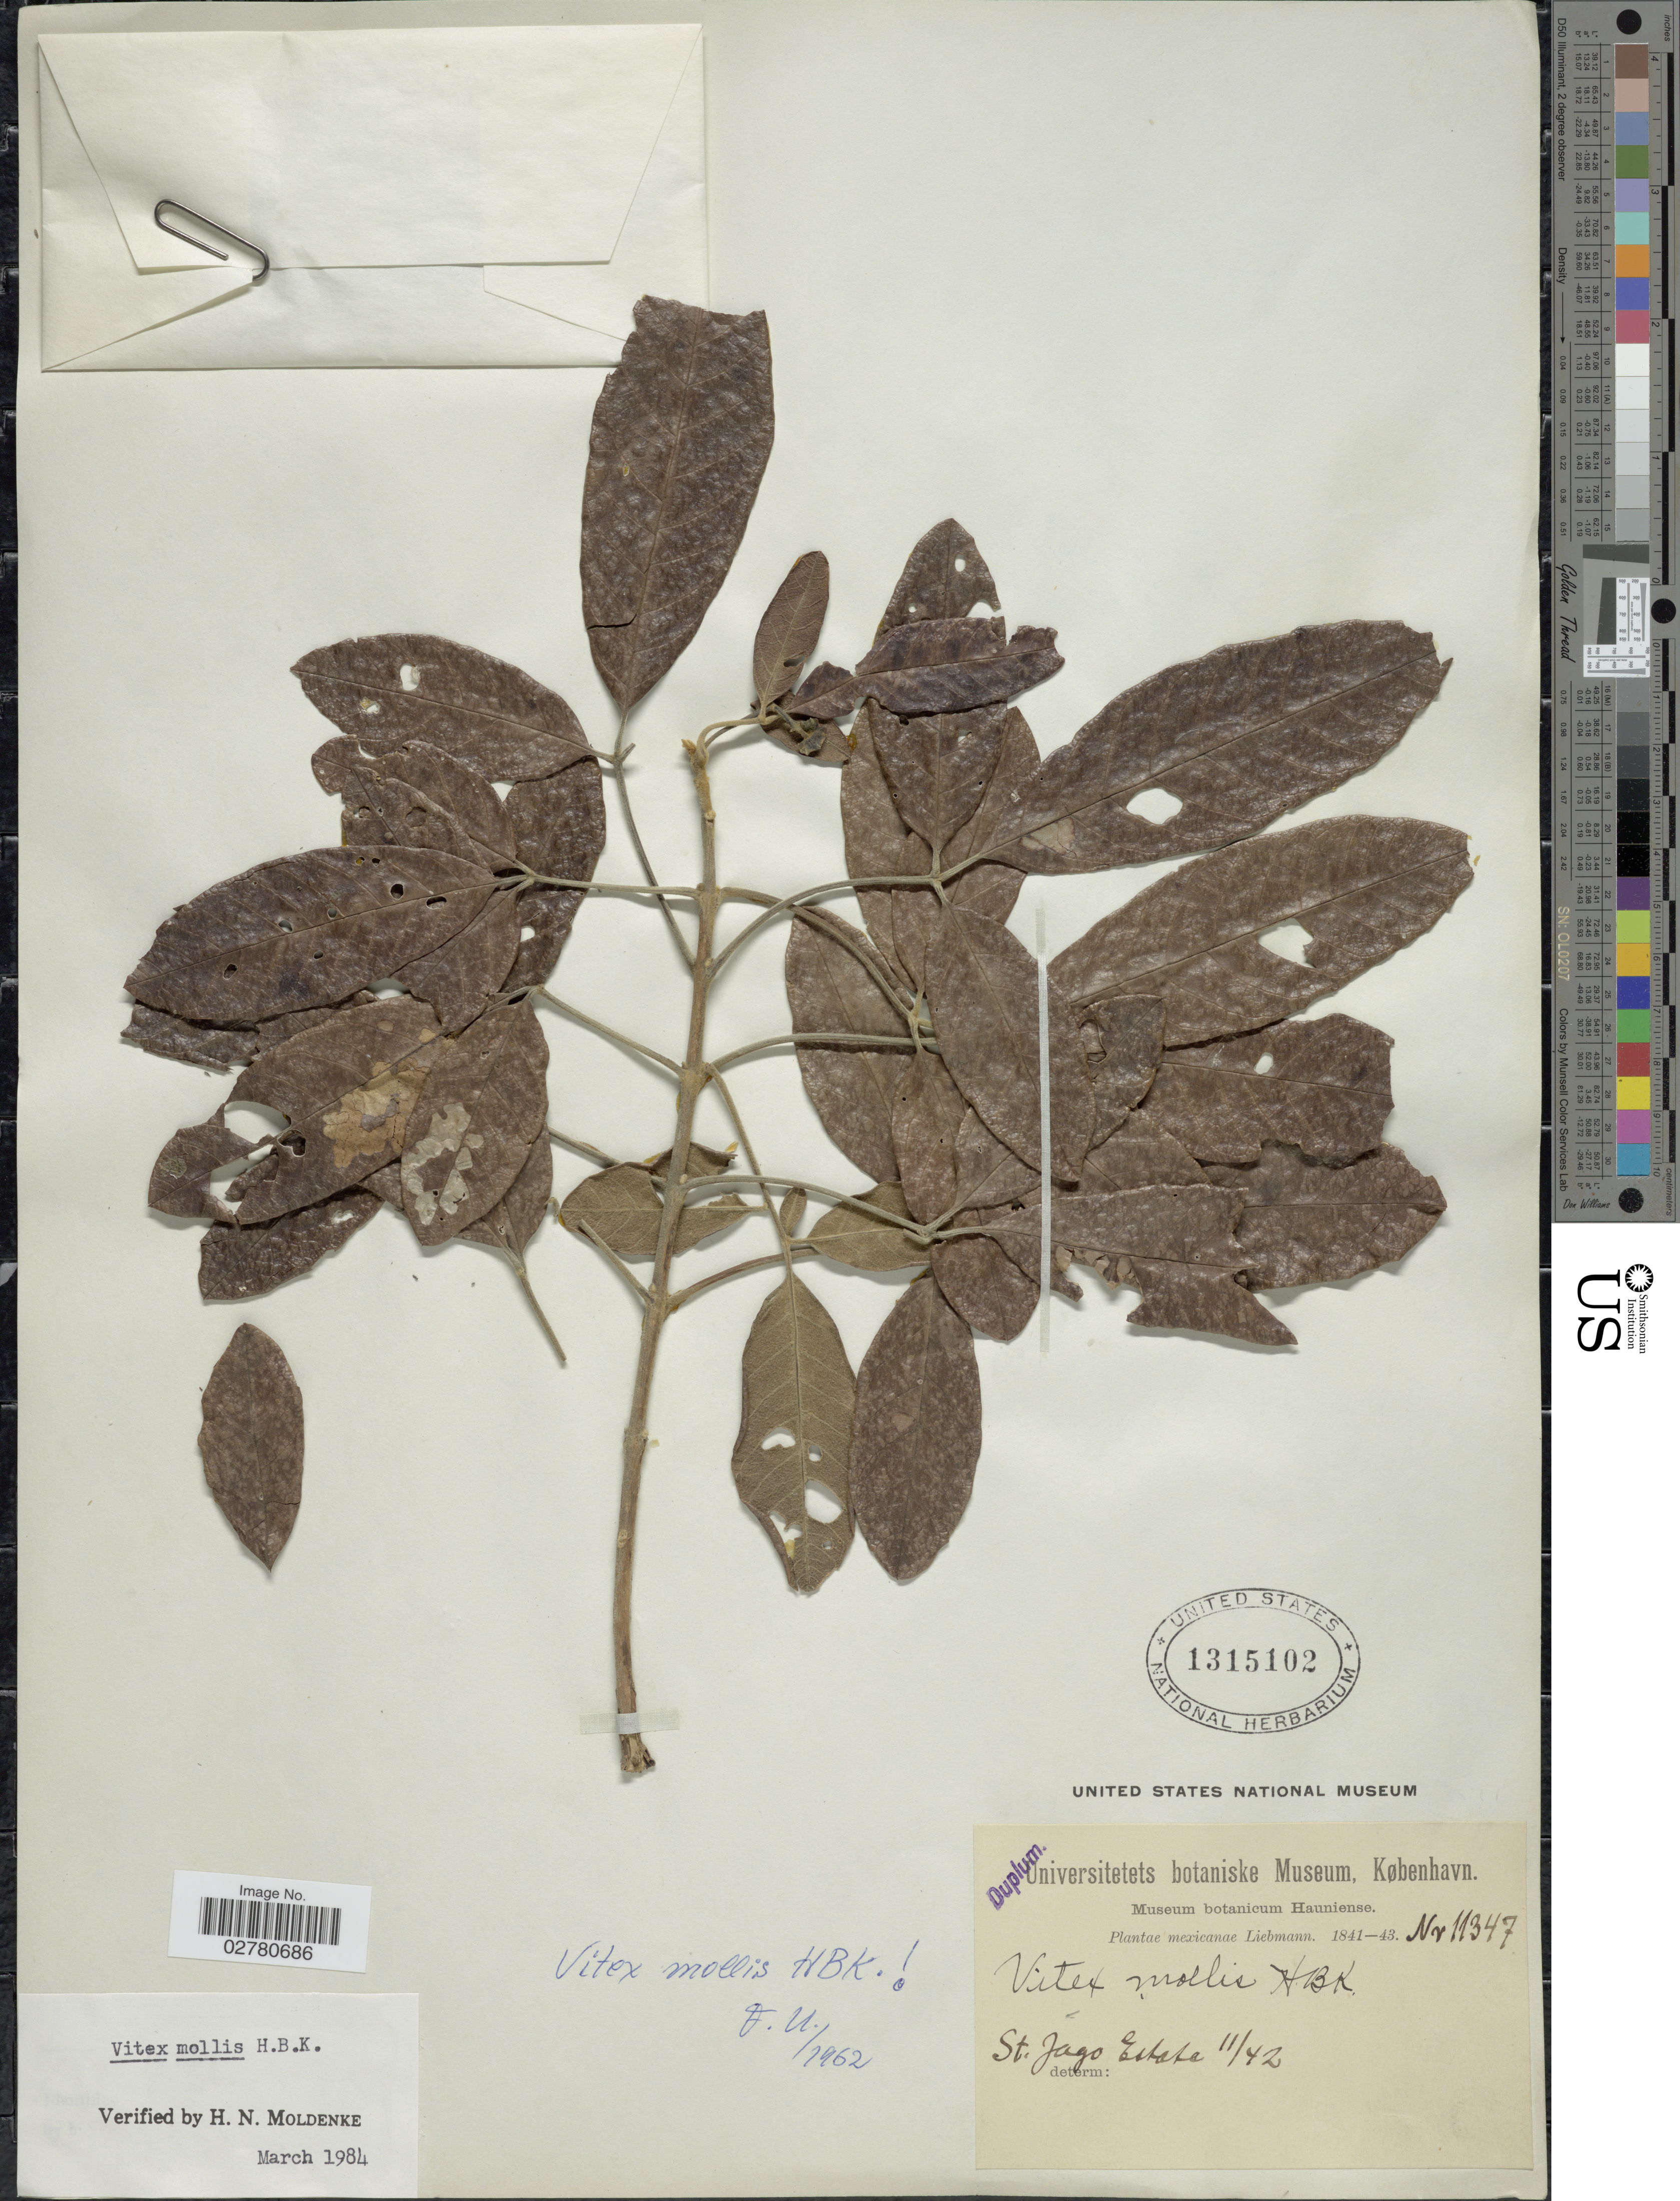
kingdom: Plantae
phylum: Tracheophyta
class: Magnoliopsida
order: Lamiales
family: Lamiaceae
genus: Vitex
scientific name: Vitex mollis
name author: Kunth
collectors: Liebmann, --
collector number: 11347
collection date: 1842-11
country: Mexico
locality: St. Jago Estata.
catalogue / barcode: US 1315102